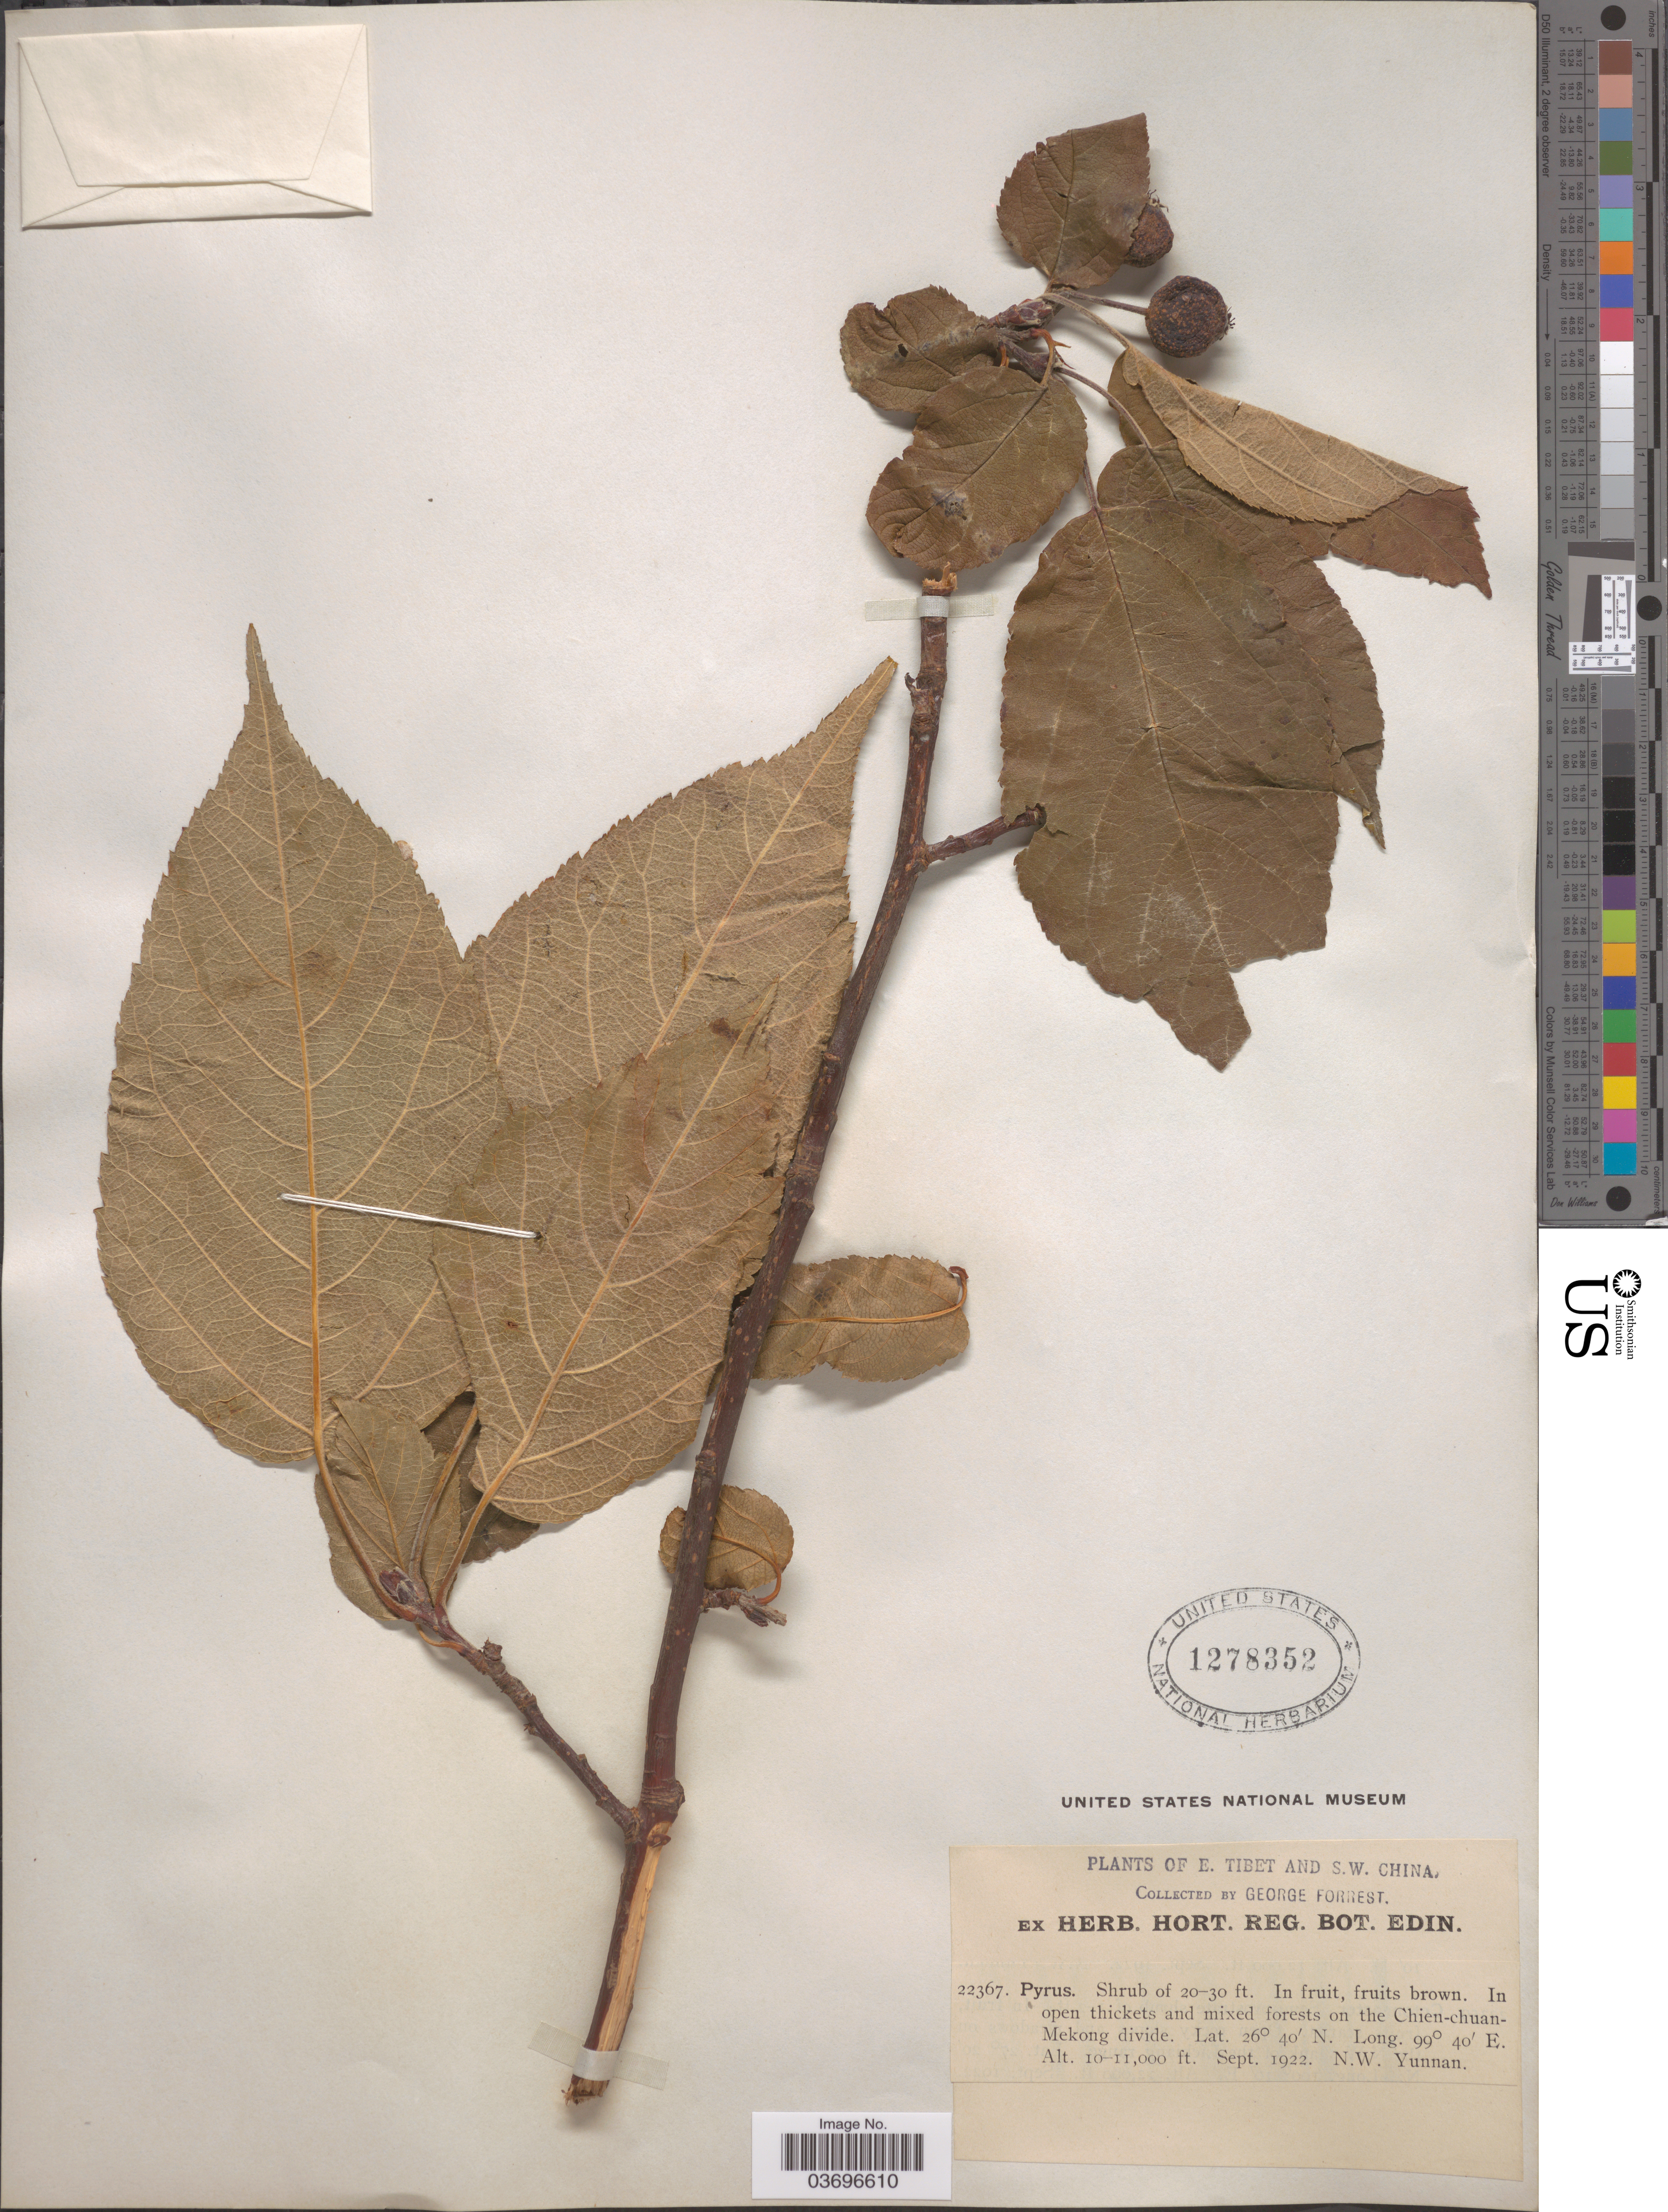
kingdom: Plantae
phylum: Tracheophyta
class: Magnoliopsida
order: Rosales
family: Rosaceae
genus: Pyrus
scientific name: Pyrus sp.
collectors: G. Forrest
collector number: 22367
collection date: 1922-09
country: China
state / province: Yunnan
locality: In open thickets and mixed forests on the Chien-chuan-Mekong divide. N.W. Yunnan.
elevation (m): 3048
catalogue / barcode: US 1278352